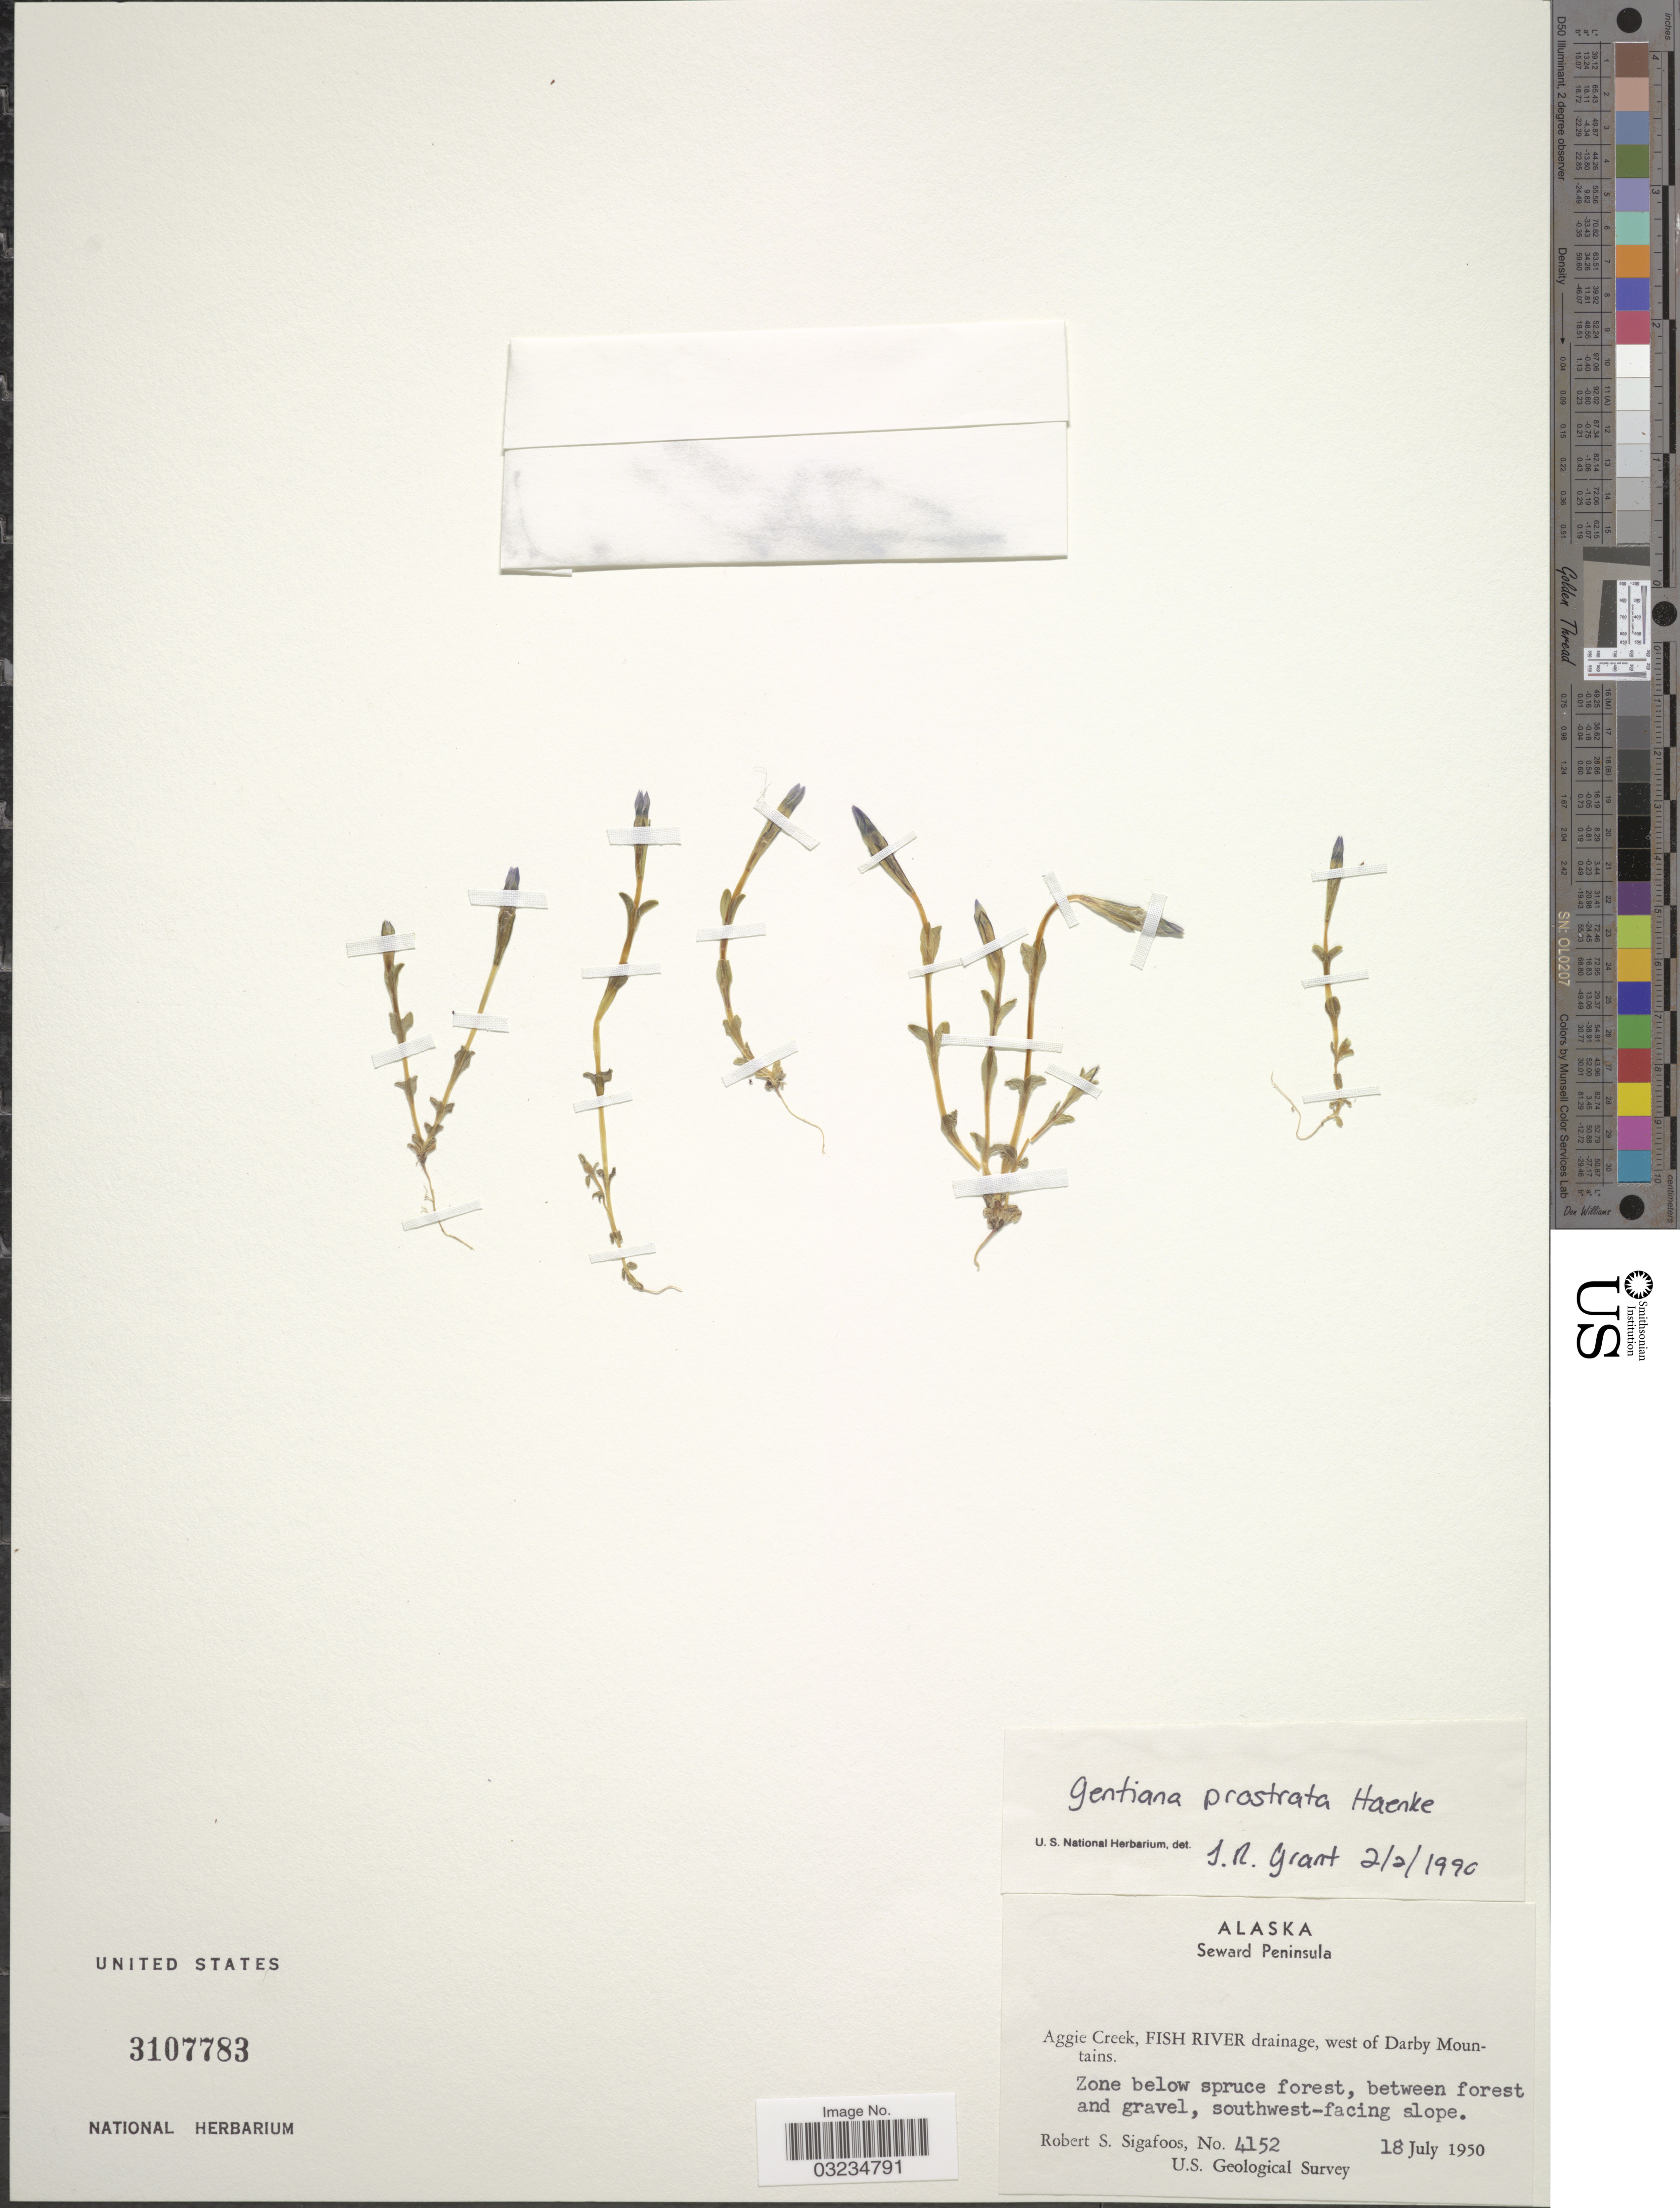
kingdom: Plantae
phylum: Tracheophyta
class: Magnoliopsida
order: Gentianales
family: Gentianaceae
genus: Gentiana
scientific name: Gentiana prostrata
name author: Haenke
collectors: R. Sigafoos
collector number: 4152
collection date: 1950-07-18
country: United States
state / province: Alaska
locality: Seward Peninsula. Aggie Creek, Fish River drainage, west of Darby Mountains. Zone below spruce forest, between forest and gravel, southwest-facing slope.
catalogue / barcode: US 3107783